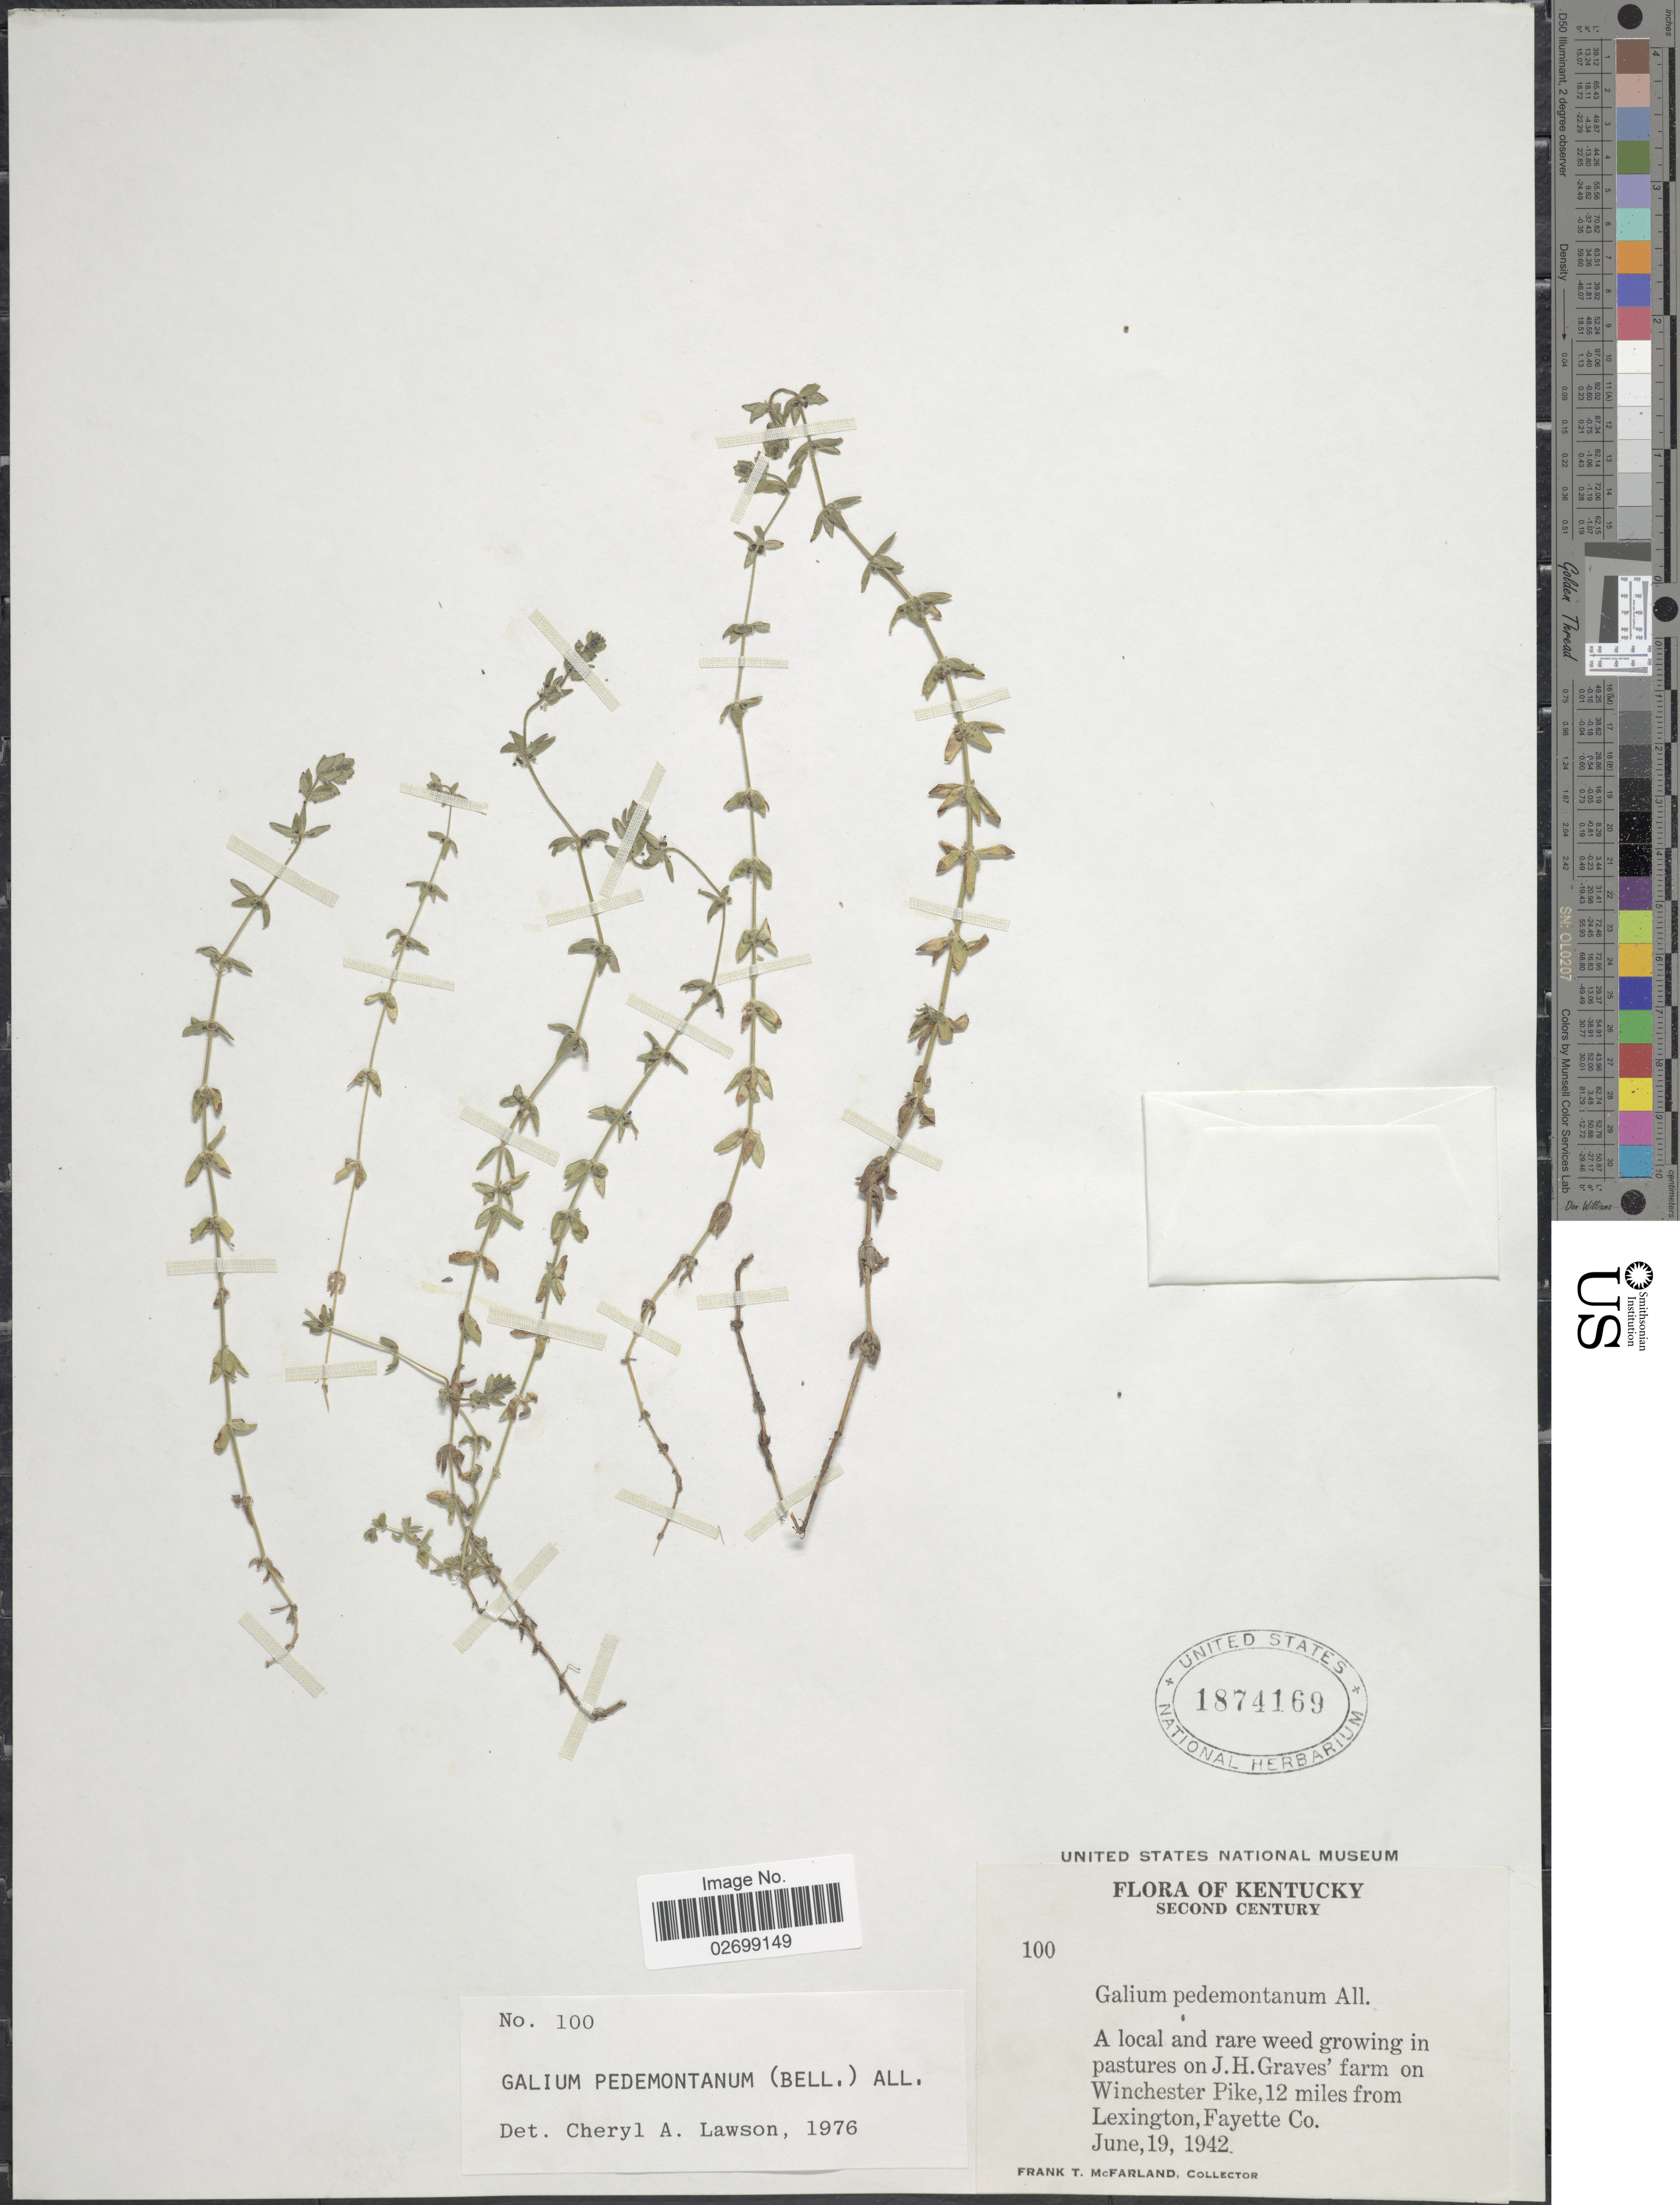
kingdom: Plantae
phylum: Tracheophyta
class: Magnoliopsida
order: Gentianales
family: Rubiaceae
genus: Cruciata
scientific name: Cruciata pedemontana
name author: (Bellardi) Ehrend.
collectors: F. McFarland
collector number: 100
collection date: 1942-06-19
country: United States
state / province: Kentucky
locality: Second Century, growing in pastures on J.H. Graves' farm on Winchester Pike, 12 miles from Lexington, Fayette Co.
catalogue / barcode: US 1874169